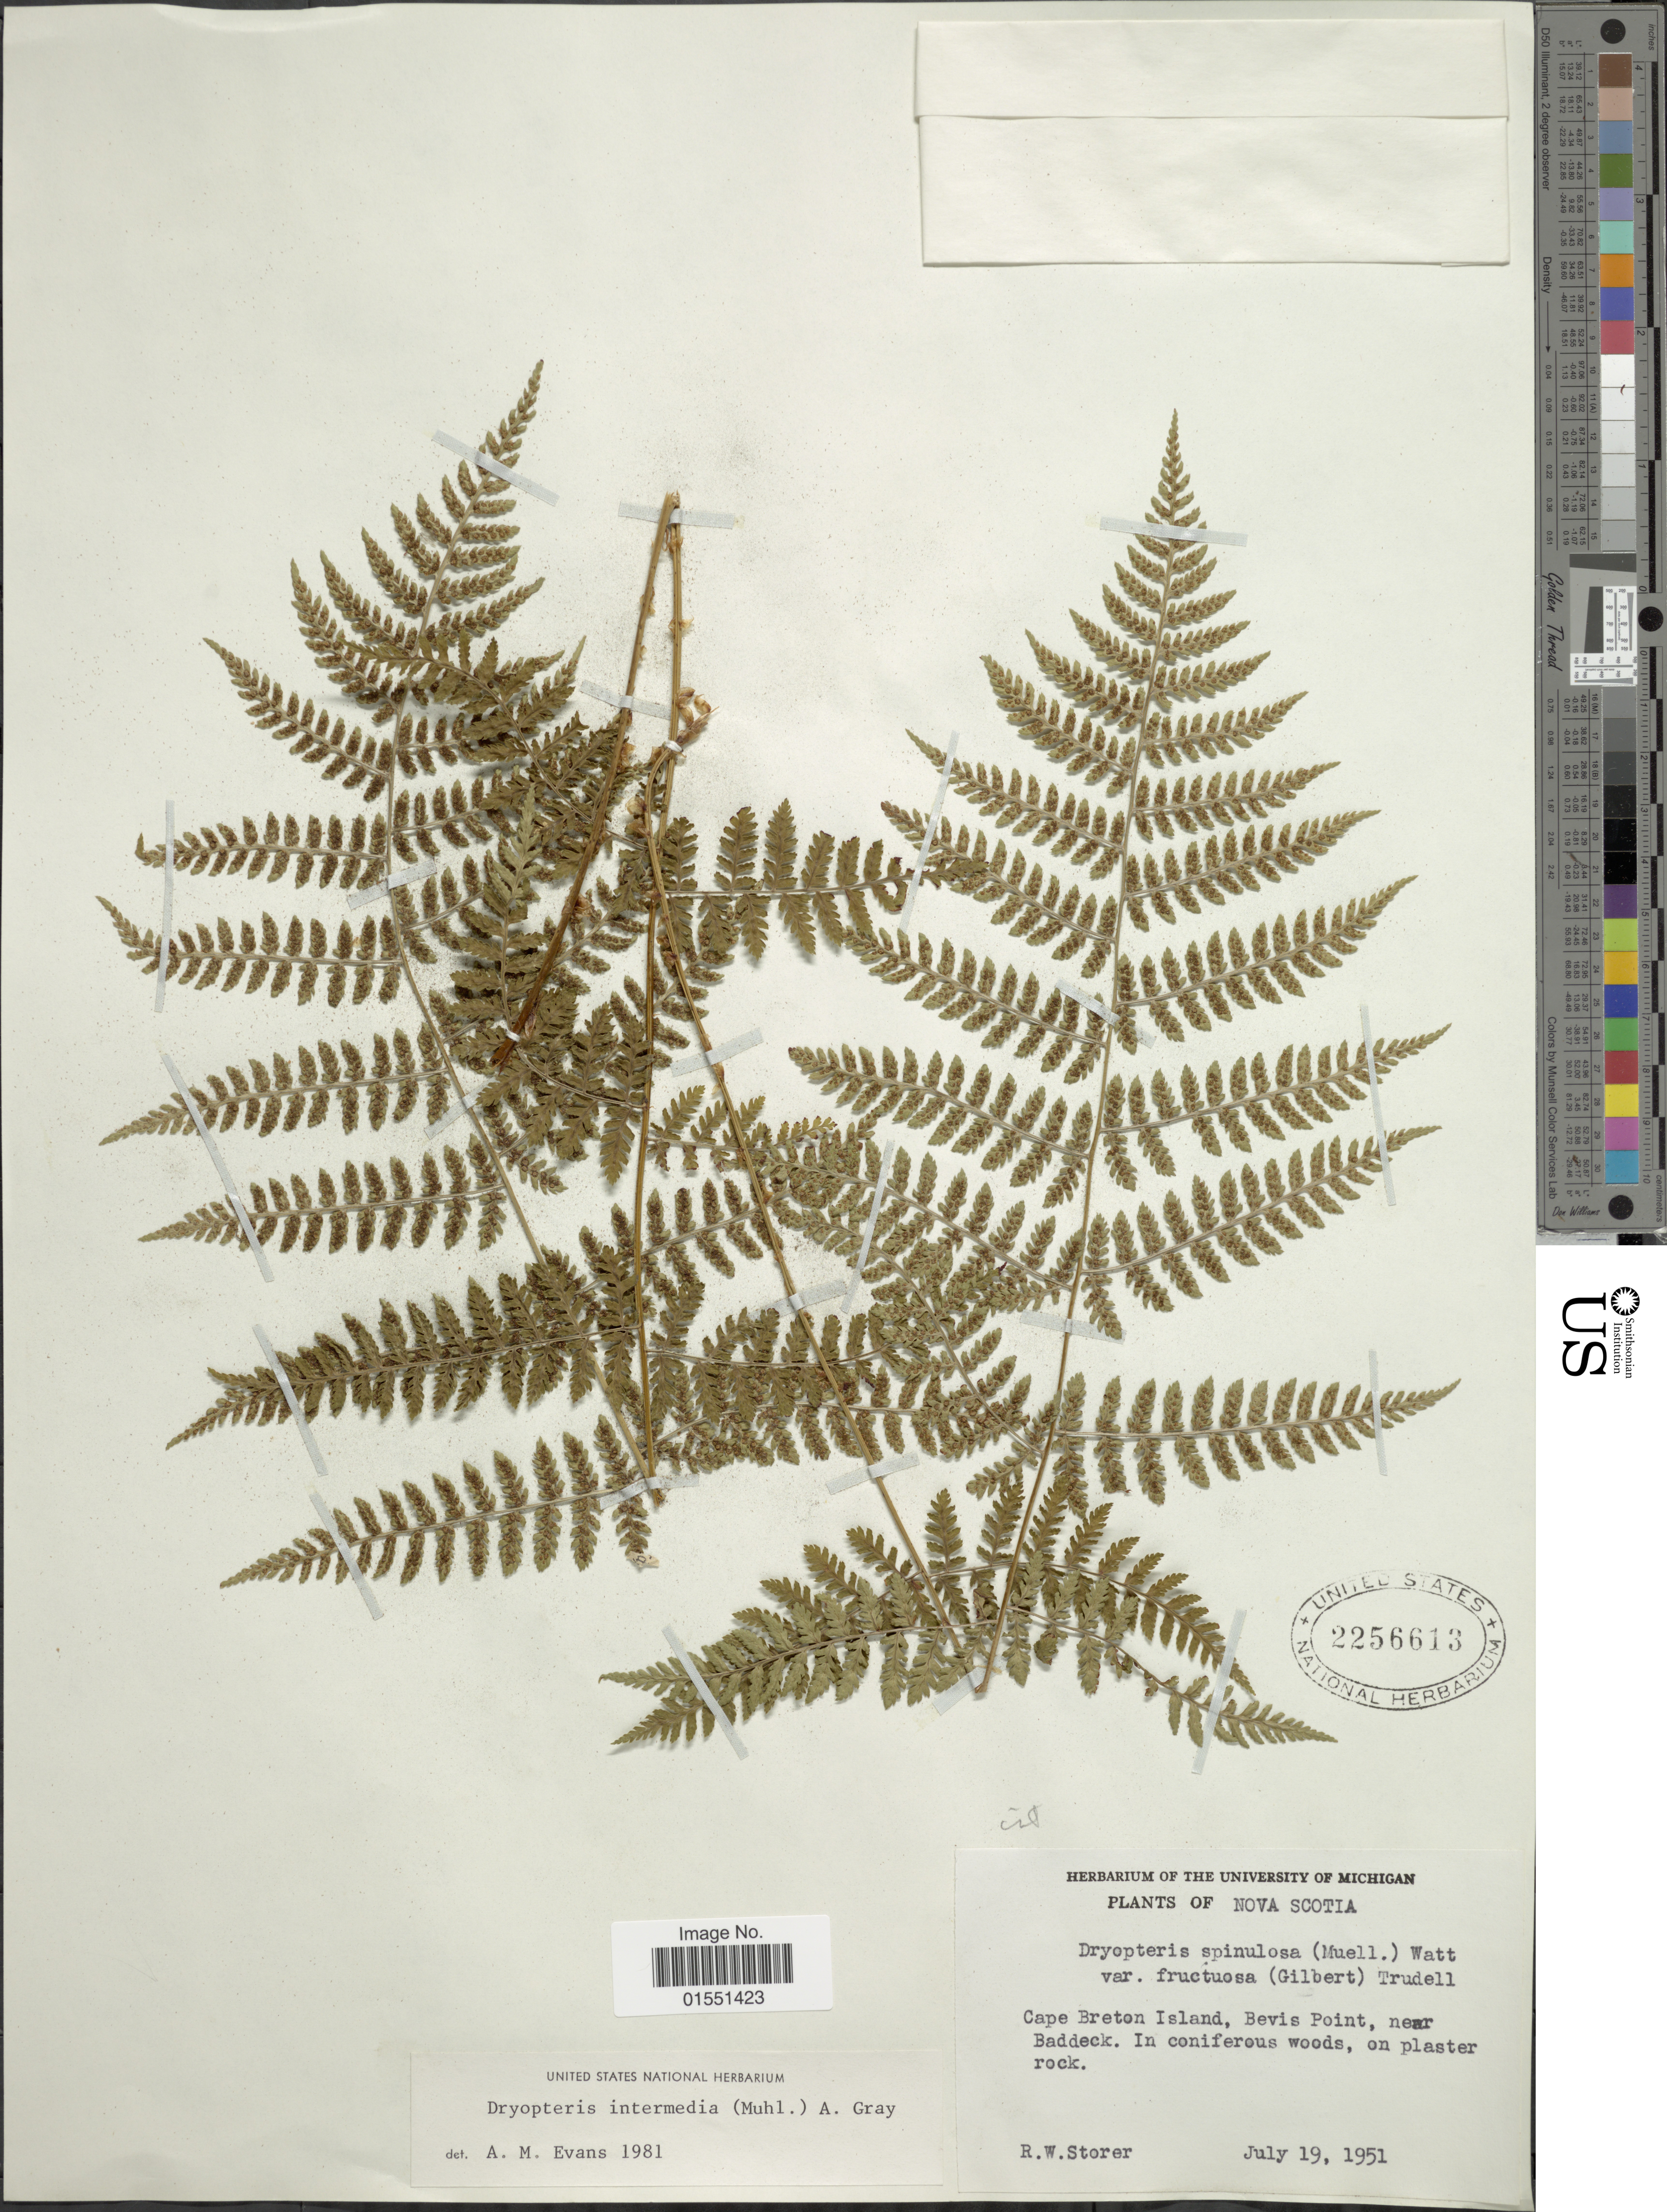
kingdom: Plantae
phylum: Tracheophyta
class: Polypodiopsida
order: Polypodiales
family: Dryopteridaceae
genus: Dryopteris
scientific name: Dryopteris intermedia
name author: (Muhl.) A. Gray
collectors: R. Storer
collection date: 1951-07-19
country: Canada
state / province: Nova Scotia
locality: Cape Breton Island, Bevis Point, near Baddeck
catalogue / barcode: US 2256613